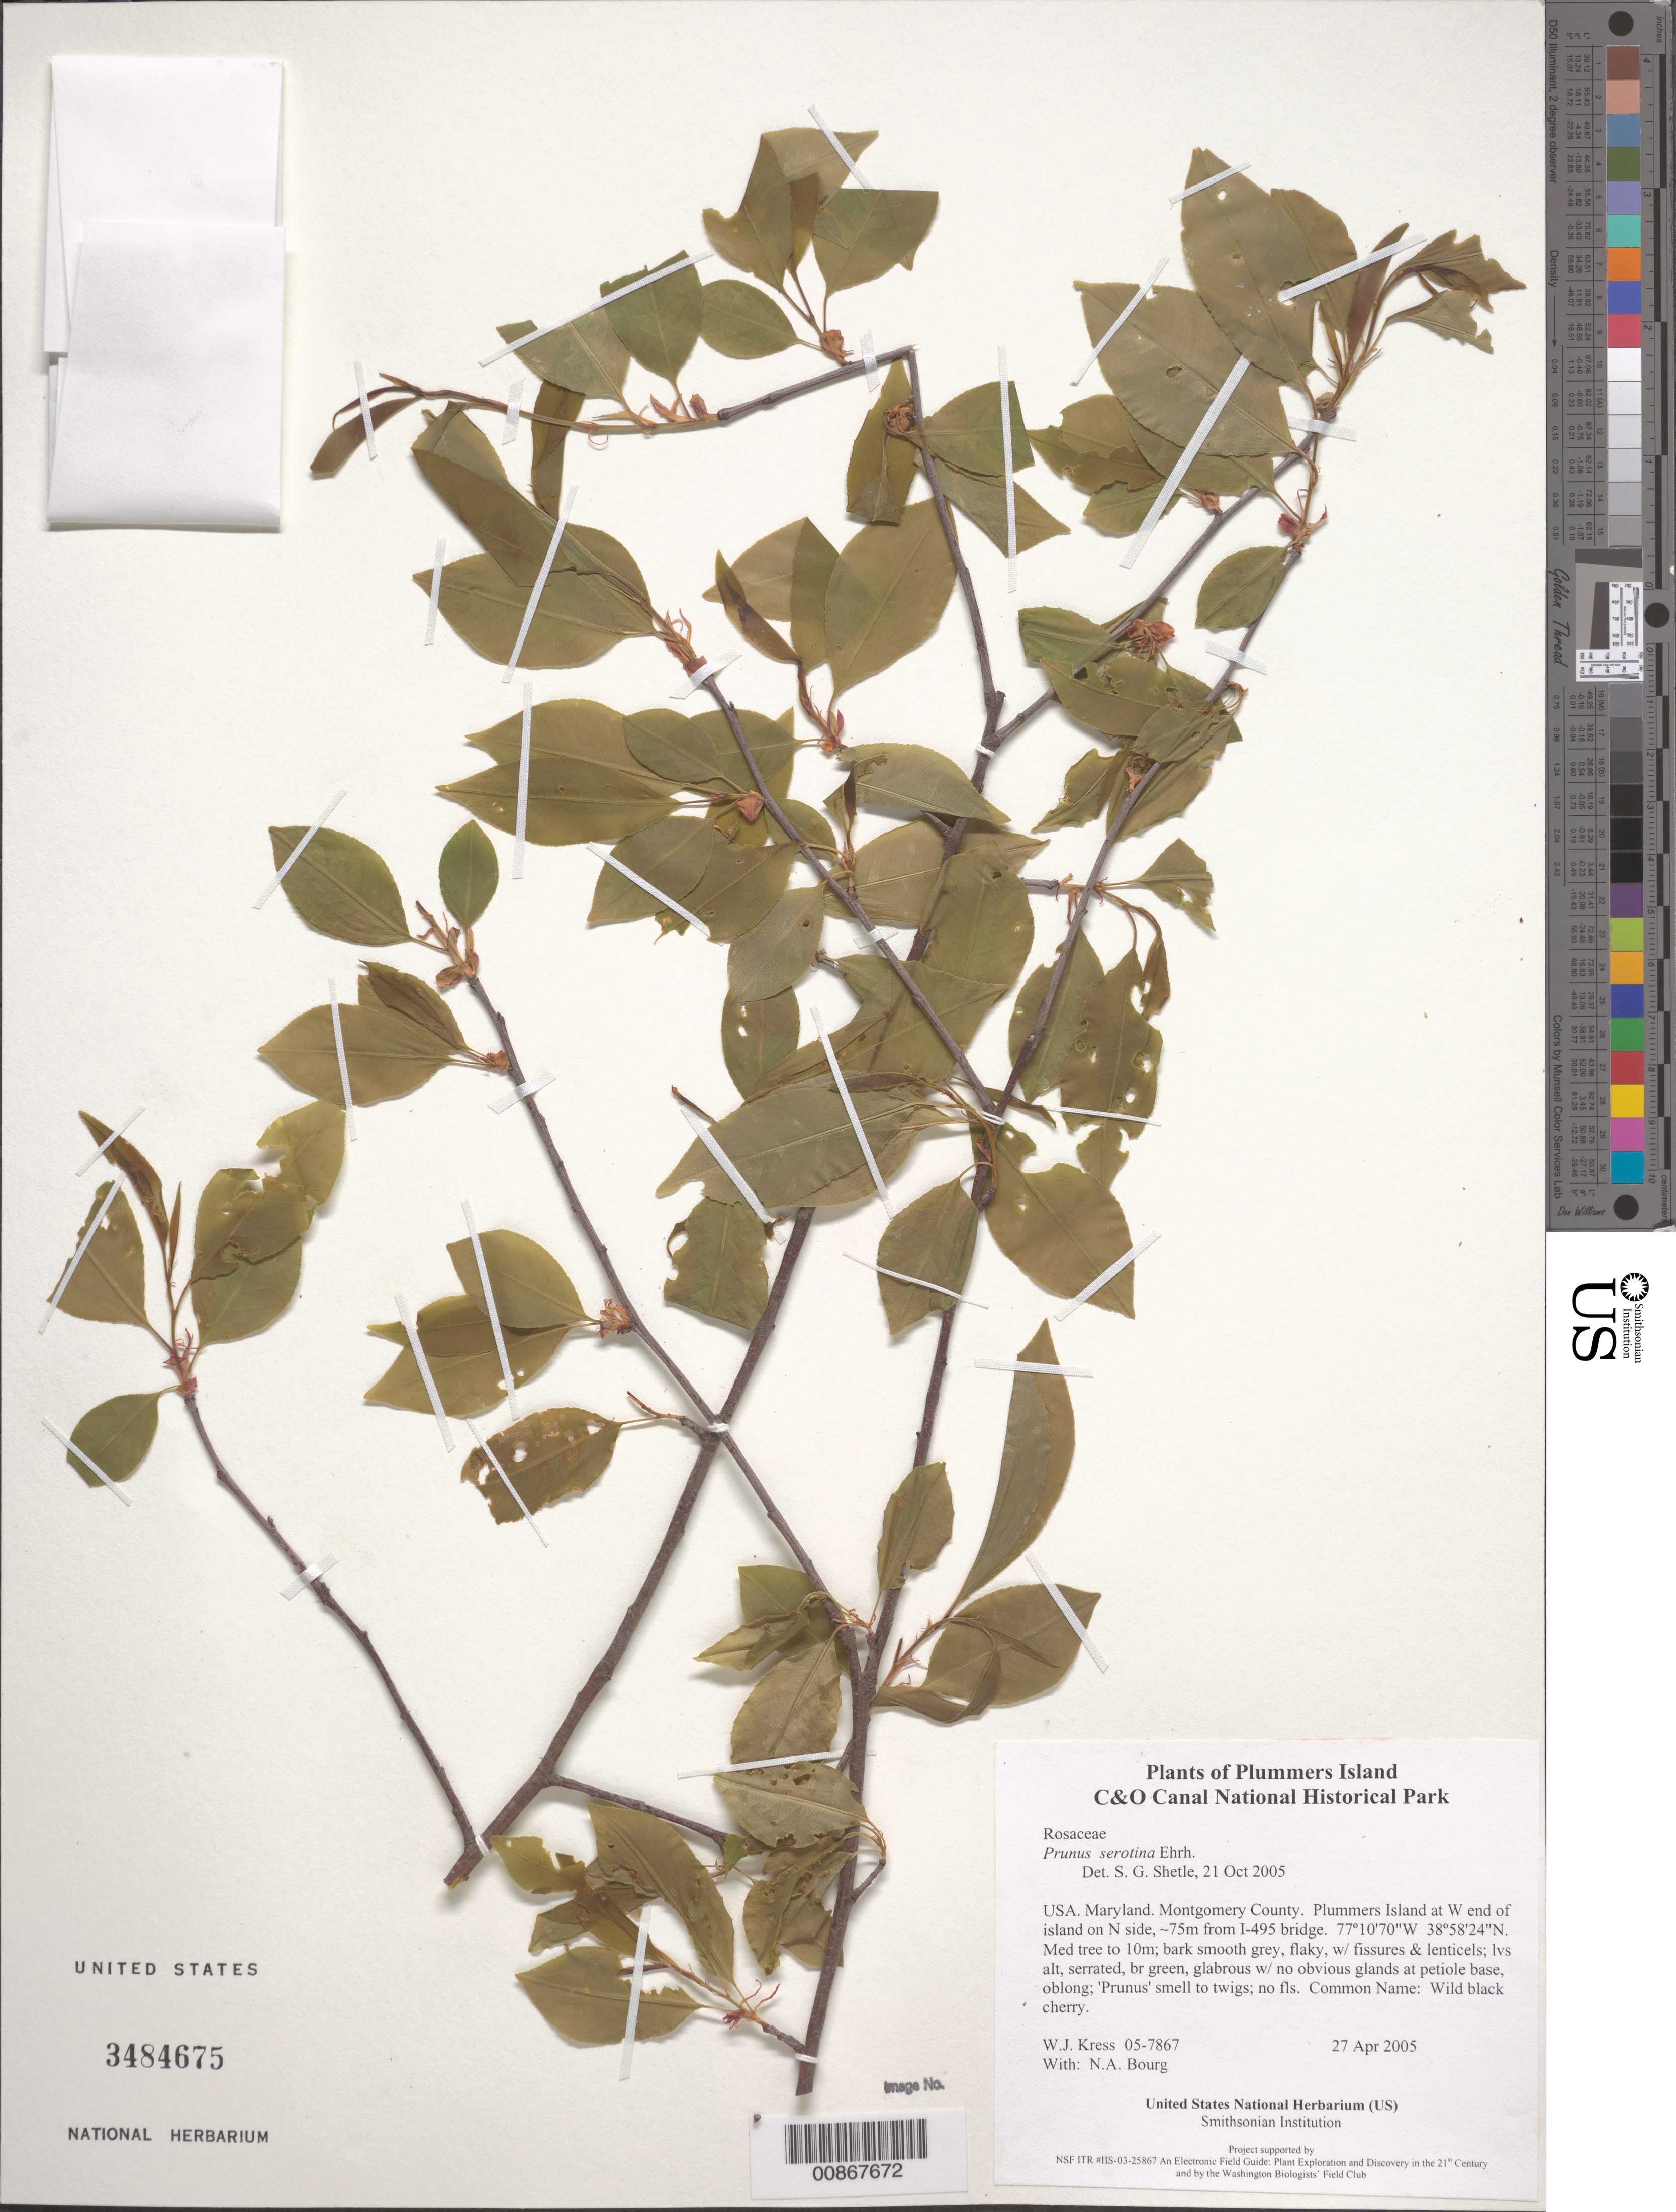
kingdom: Plantae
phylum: Tracheophyta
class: Magnoliopsida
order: Rosales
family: Rosaceae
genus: Prunus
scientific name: Prunus serotina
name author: Ehrh.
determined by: Shetler, Stanwyn G., (US), NMNH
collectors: W. J. Kress & N. A. Bourg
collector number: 05-7867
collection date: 2005-04-27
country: United States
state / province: Maryland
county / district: Montgomery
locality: Chesapeake and Ohio Canal National Historical Park, Plummers Island at W end of island on N side, ~75m from I-495 bridge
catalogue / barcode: US 3484675